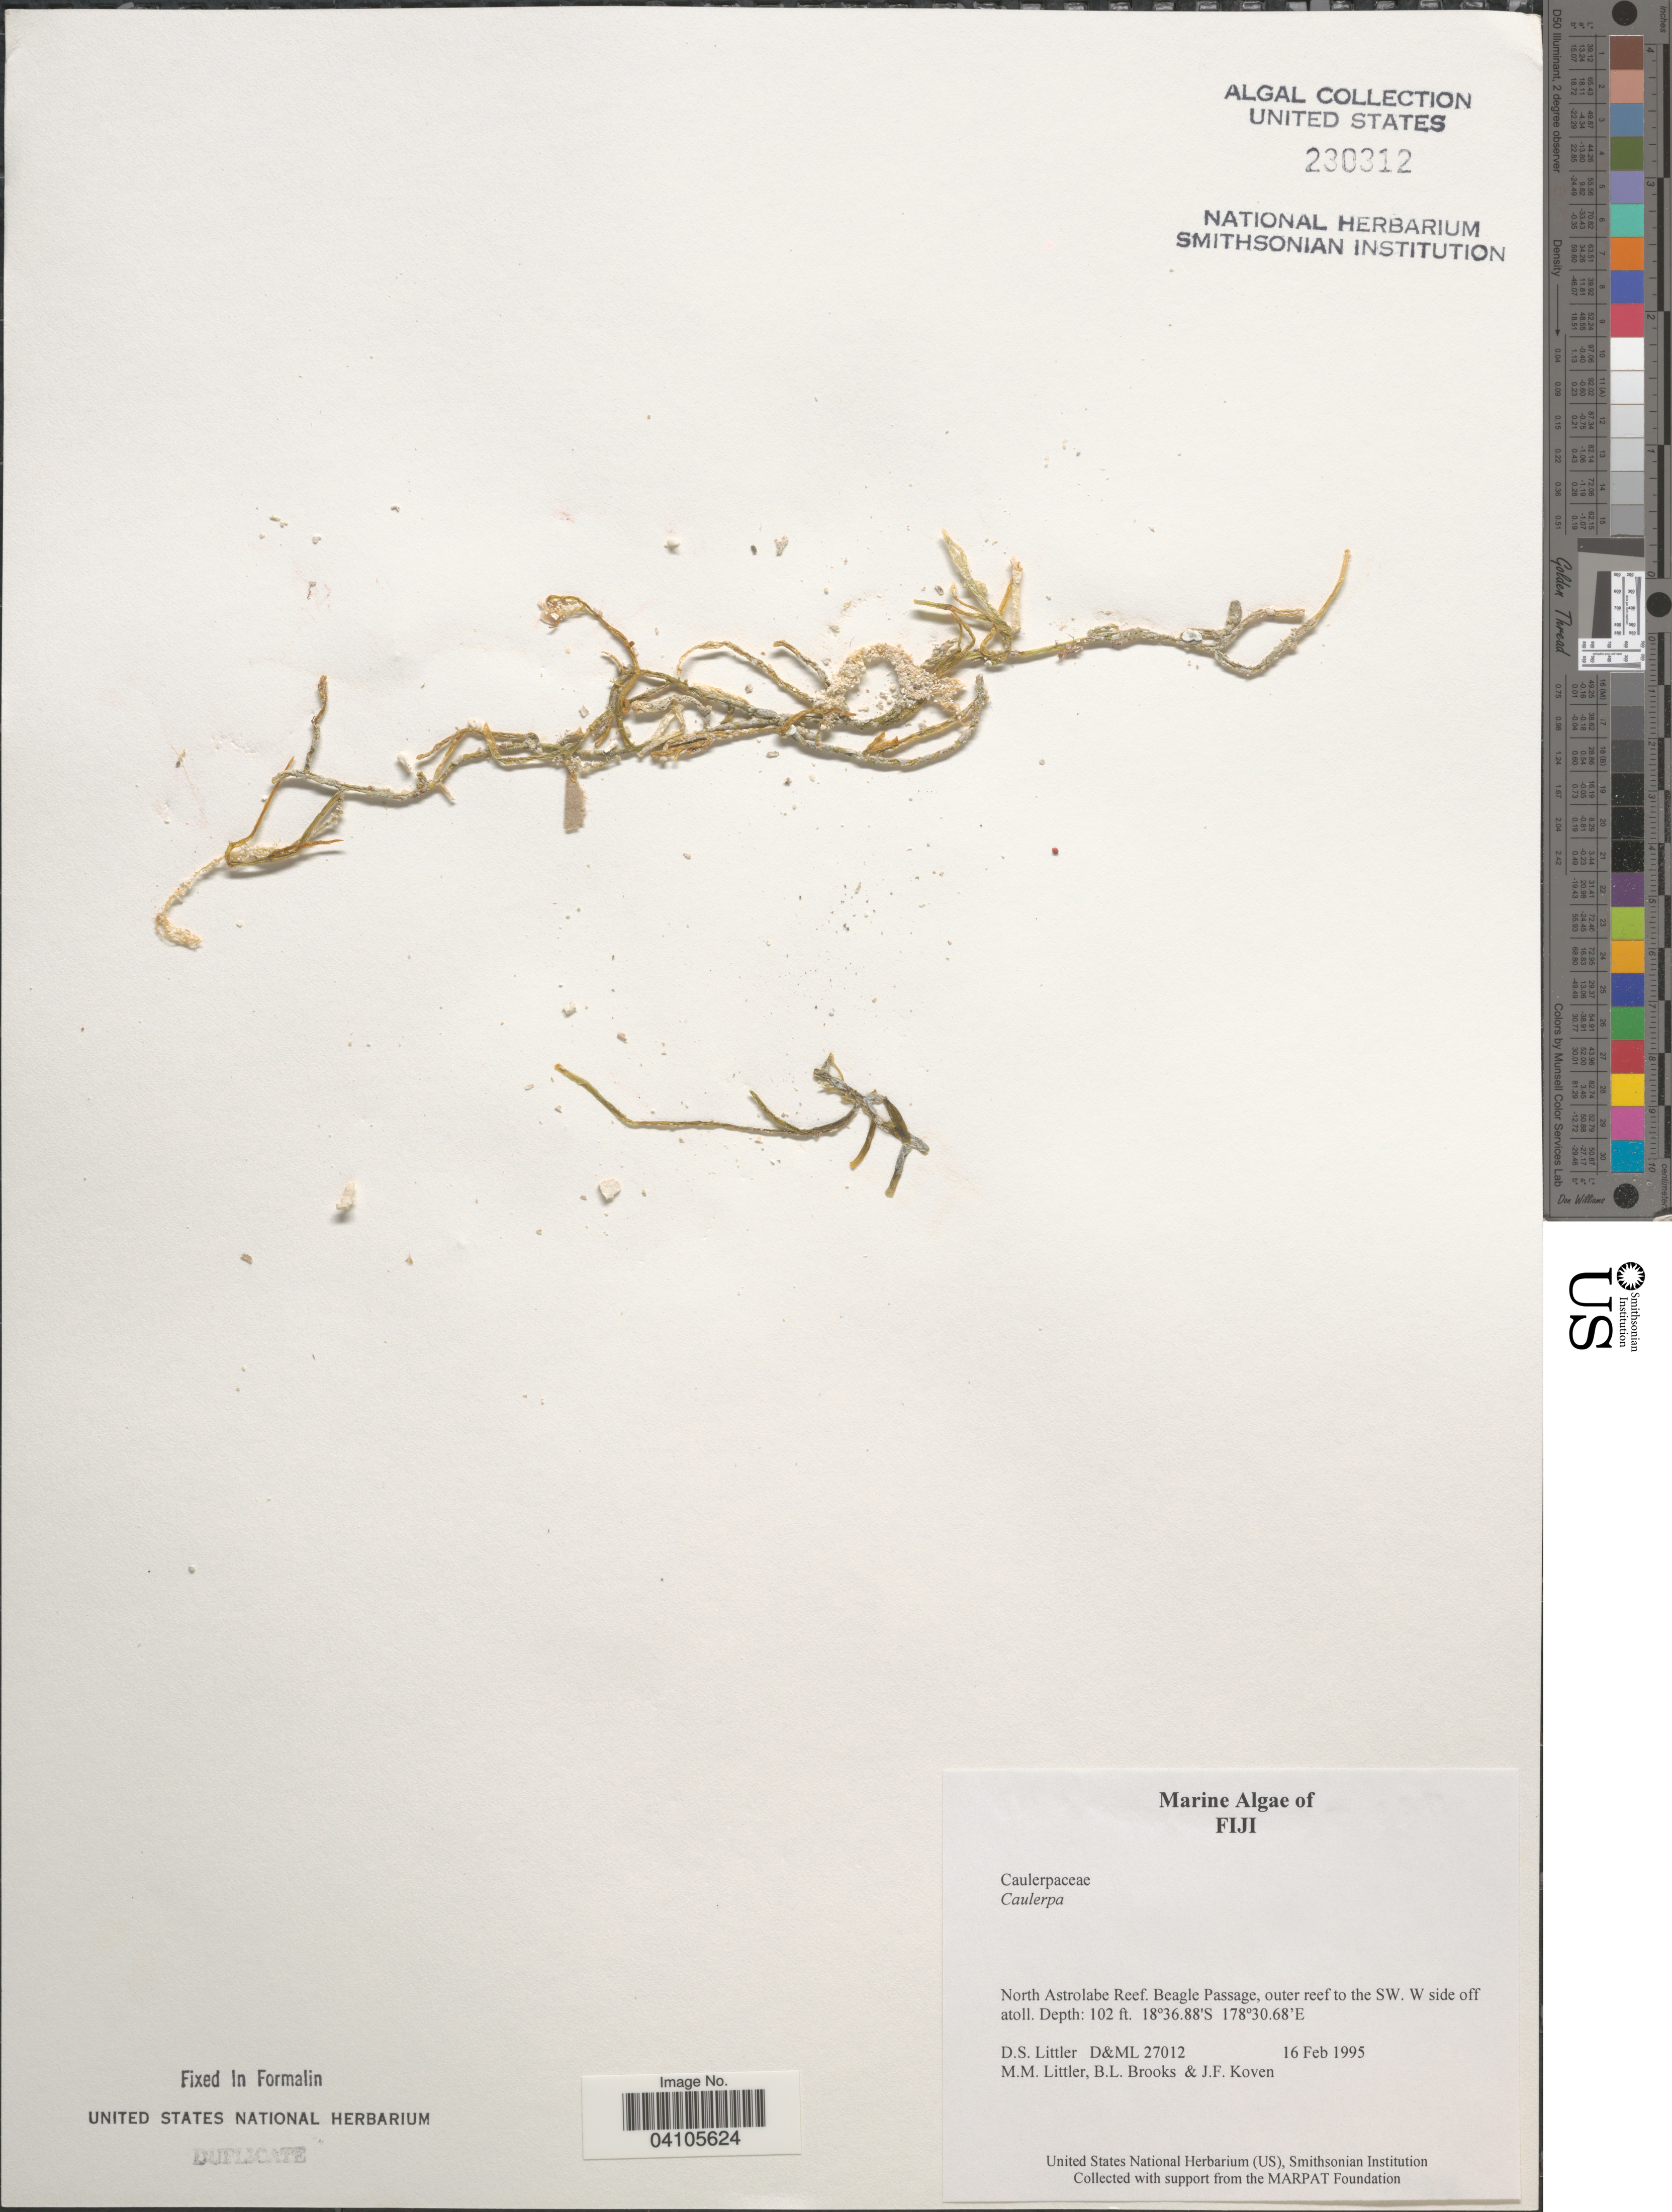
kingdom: Plantae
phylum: Chlorophyta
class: Ulvophyceae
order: Bryopsidales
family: Caulerpaceae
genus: Caulerpa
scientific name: Caulerpa sp.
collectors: D. S. Littler, B. Brooks & J. Koven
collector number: D&ML 27012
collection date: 1995-02-16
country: Fiji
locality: North Astrolabe Reef. Beagle Passage, outer reef to the SW. W side off atoll.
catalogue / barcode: US 230312